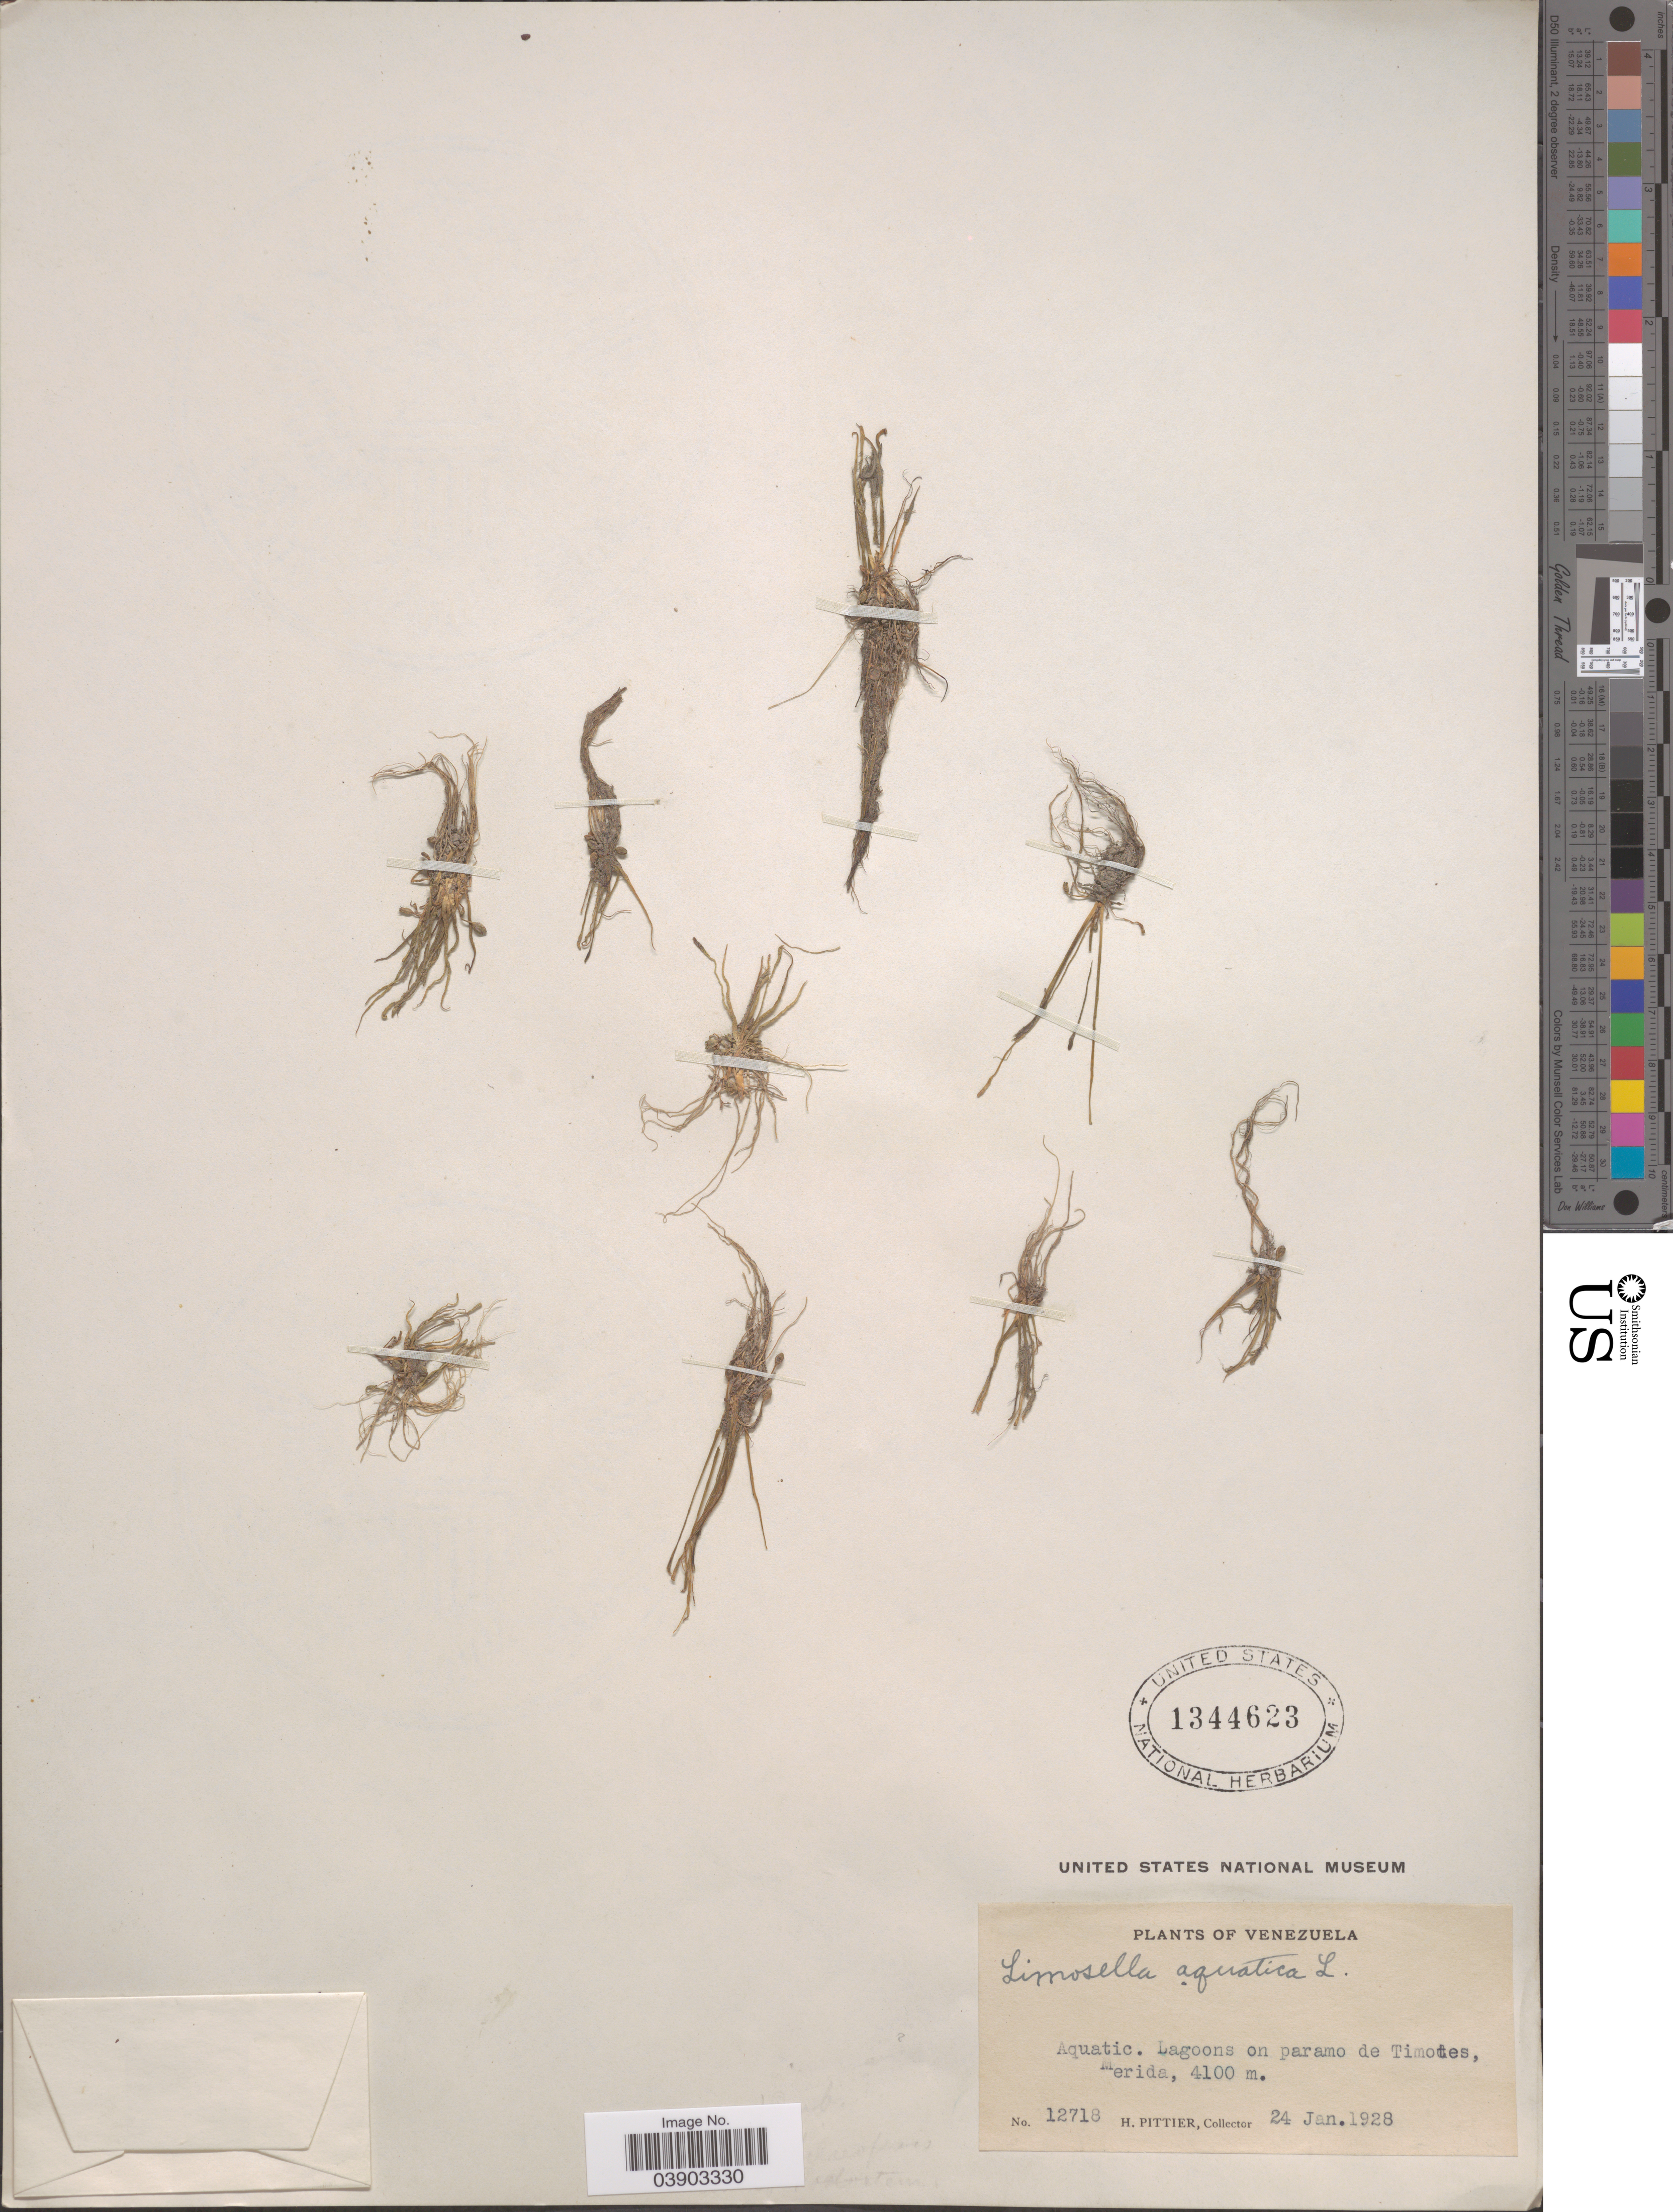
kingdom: Plantae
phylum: Tracheophyta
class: Magnoliopsida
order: Lamiales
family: Scrophulariaceae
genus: Limosella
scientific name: Limosella aquatica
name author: L.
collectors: H. F. Pittier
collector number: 12718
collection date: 1928-01-24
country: Venezuela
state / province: Merida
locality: Lagoons on paramo de Timotes.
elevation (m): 4100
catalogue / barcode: US 1344623